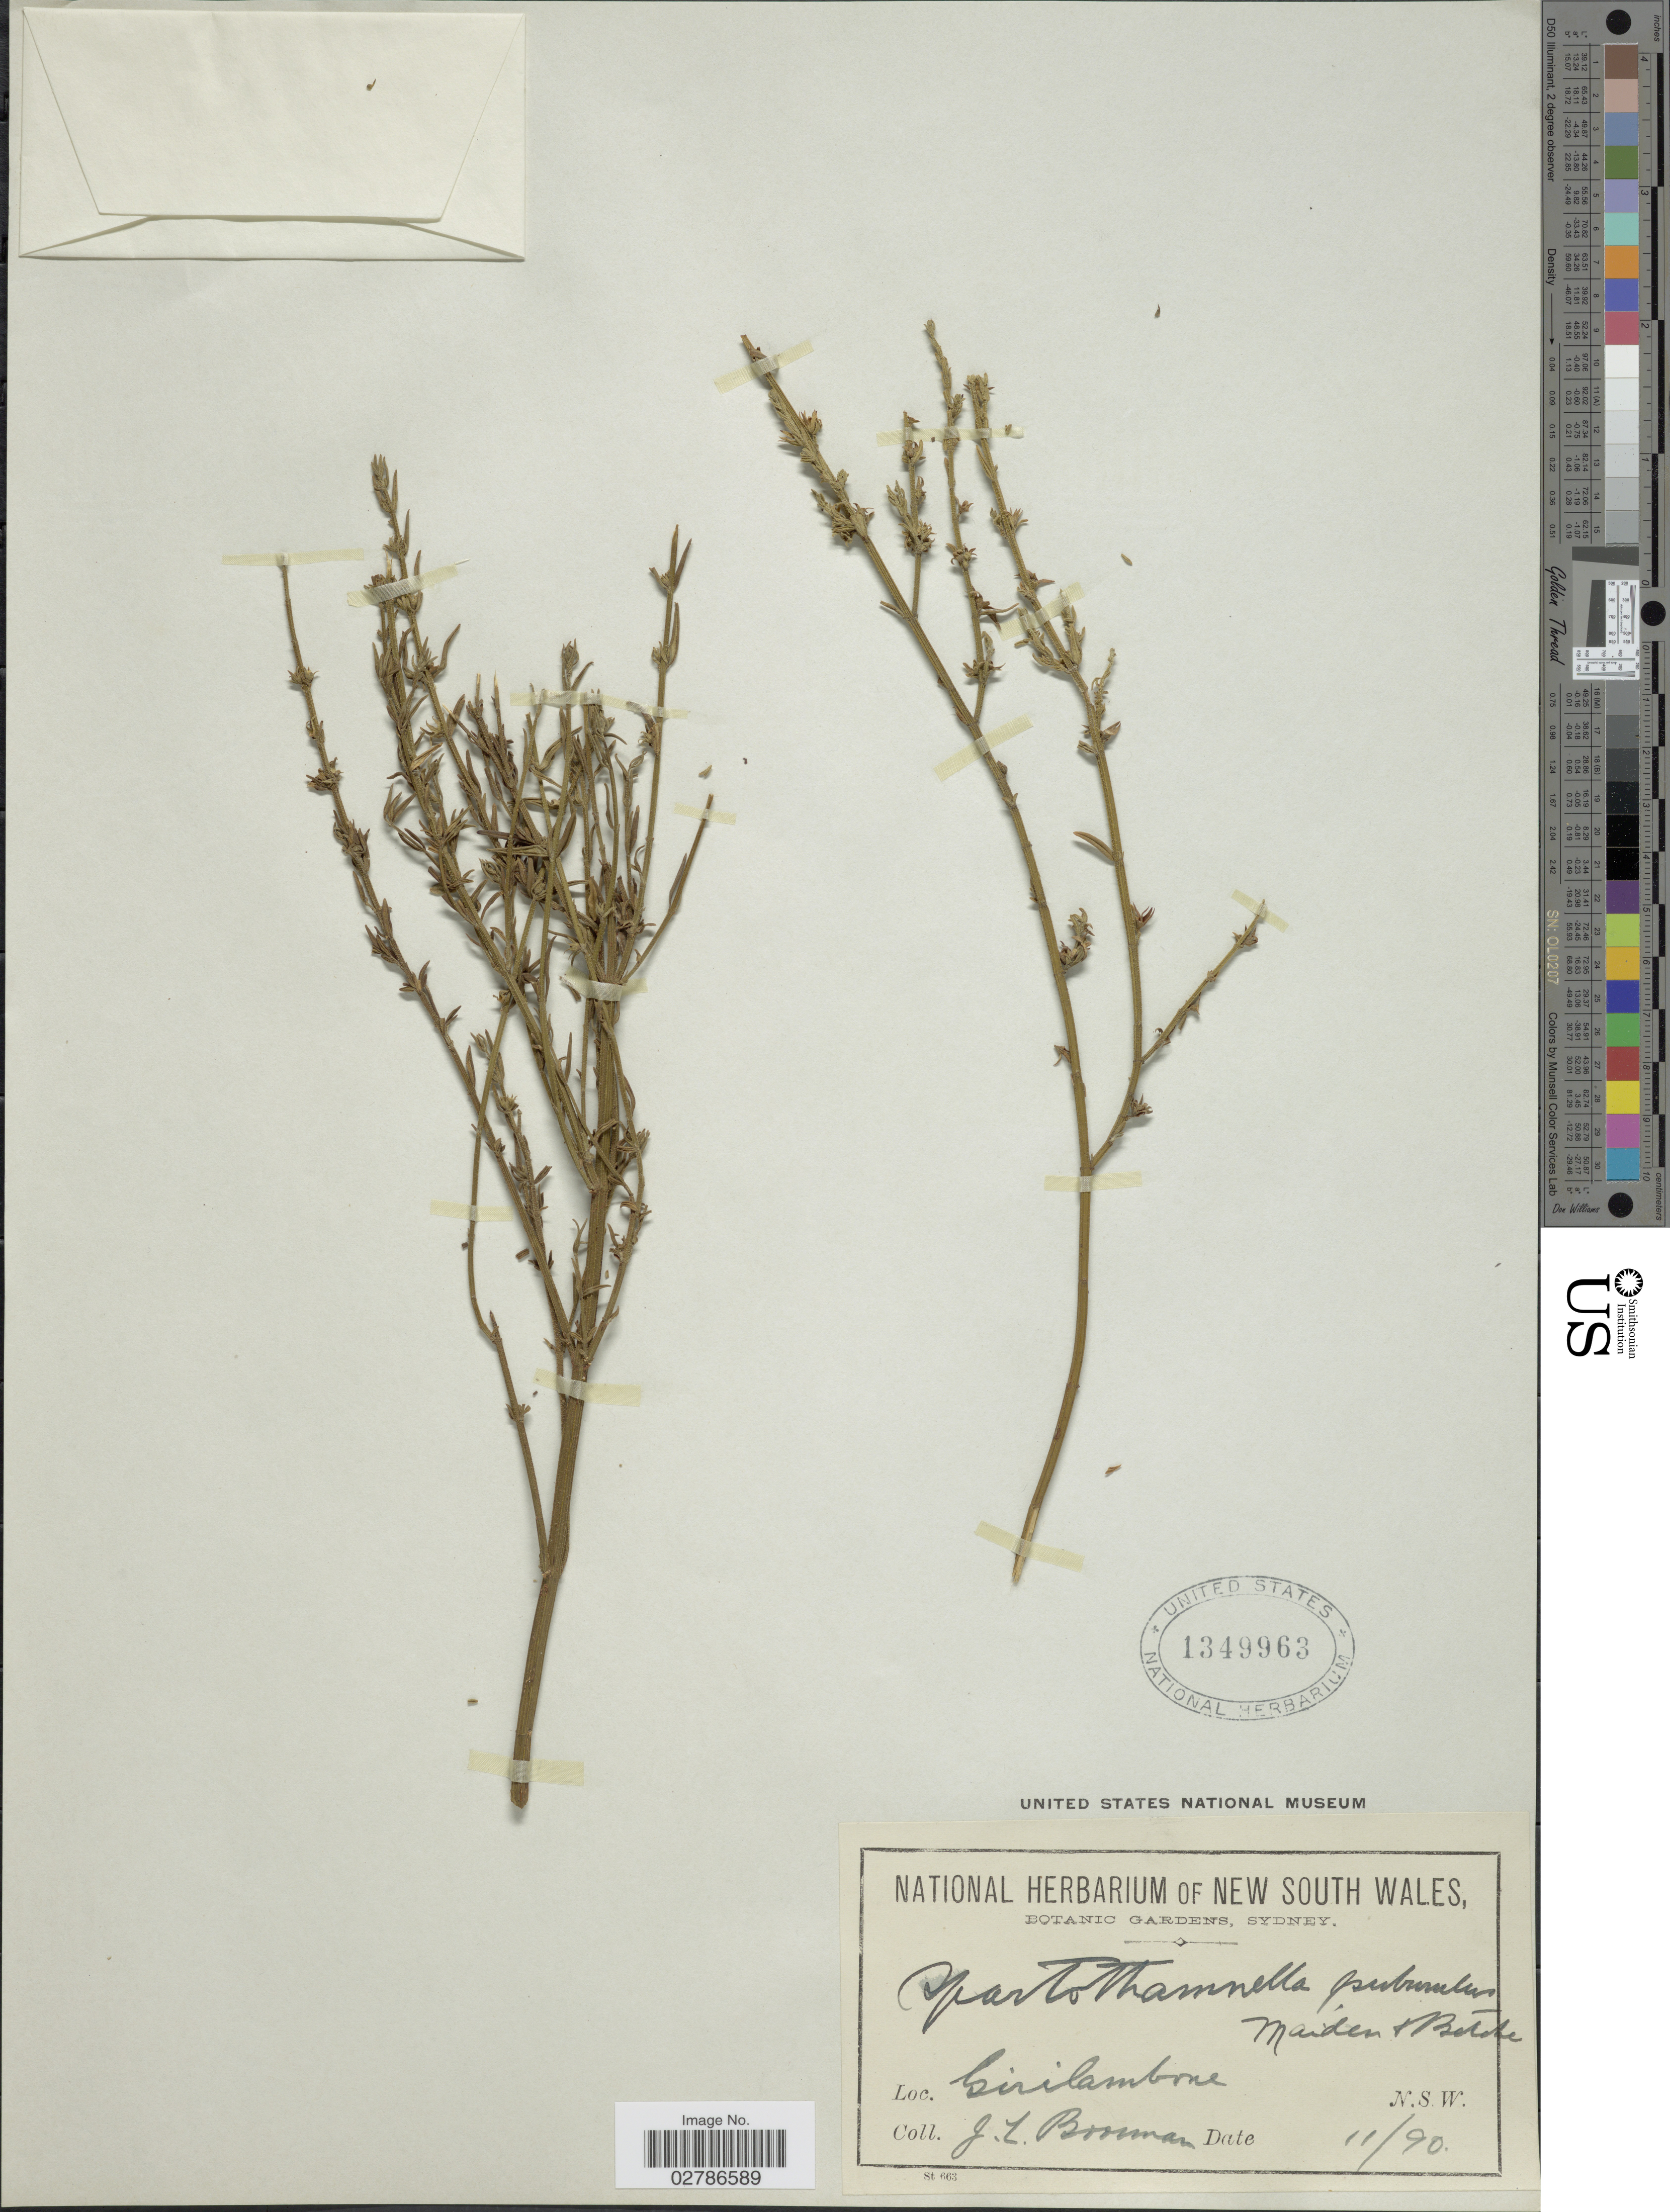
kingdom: Plantae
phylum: Tracheophyta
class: Magnoliopsida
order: Lamiales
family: Lamiaceae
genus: Spartothamnella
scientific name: Spartothamnella puberula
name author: (F. Muell.) Maiden & Betche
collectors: J. Boorman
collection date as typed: Transcribed d/m/y: /11/90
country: Australia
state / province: New South Wales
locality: Girilambone. N.S.W.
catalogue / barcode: US 1349963